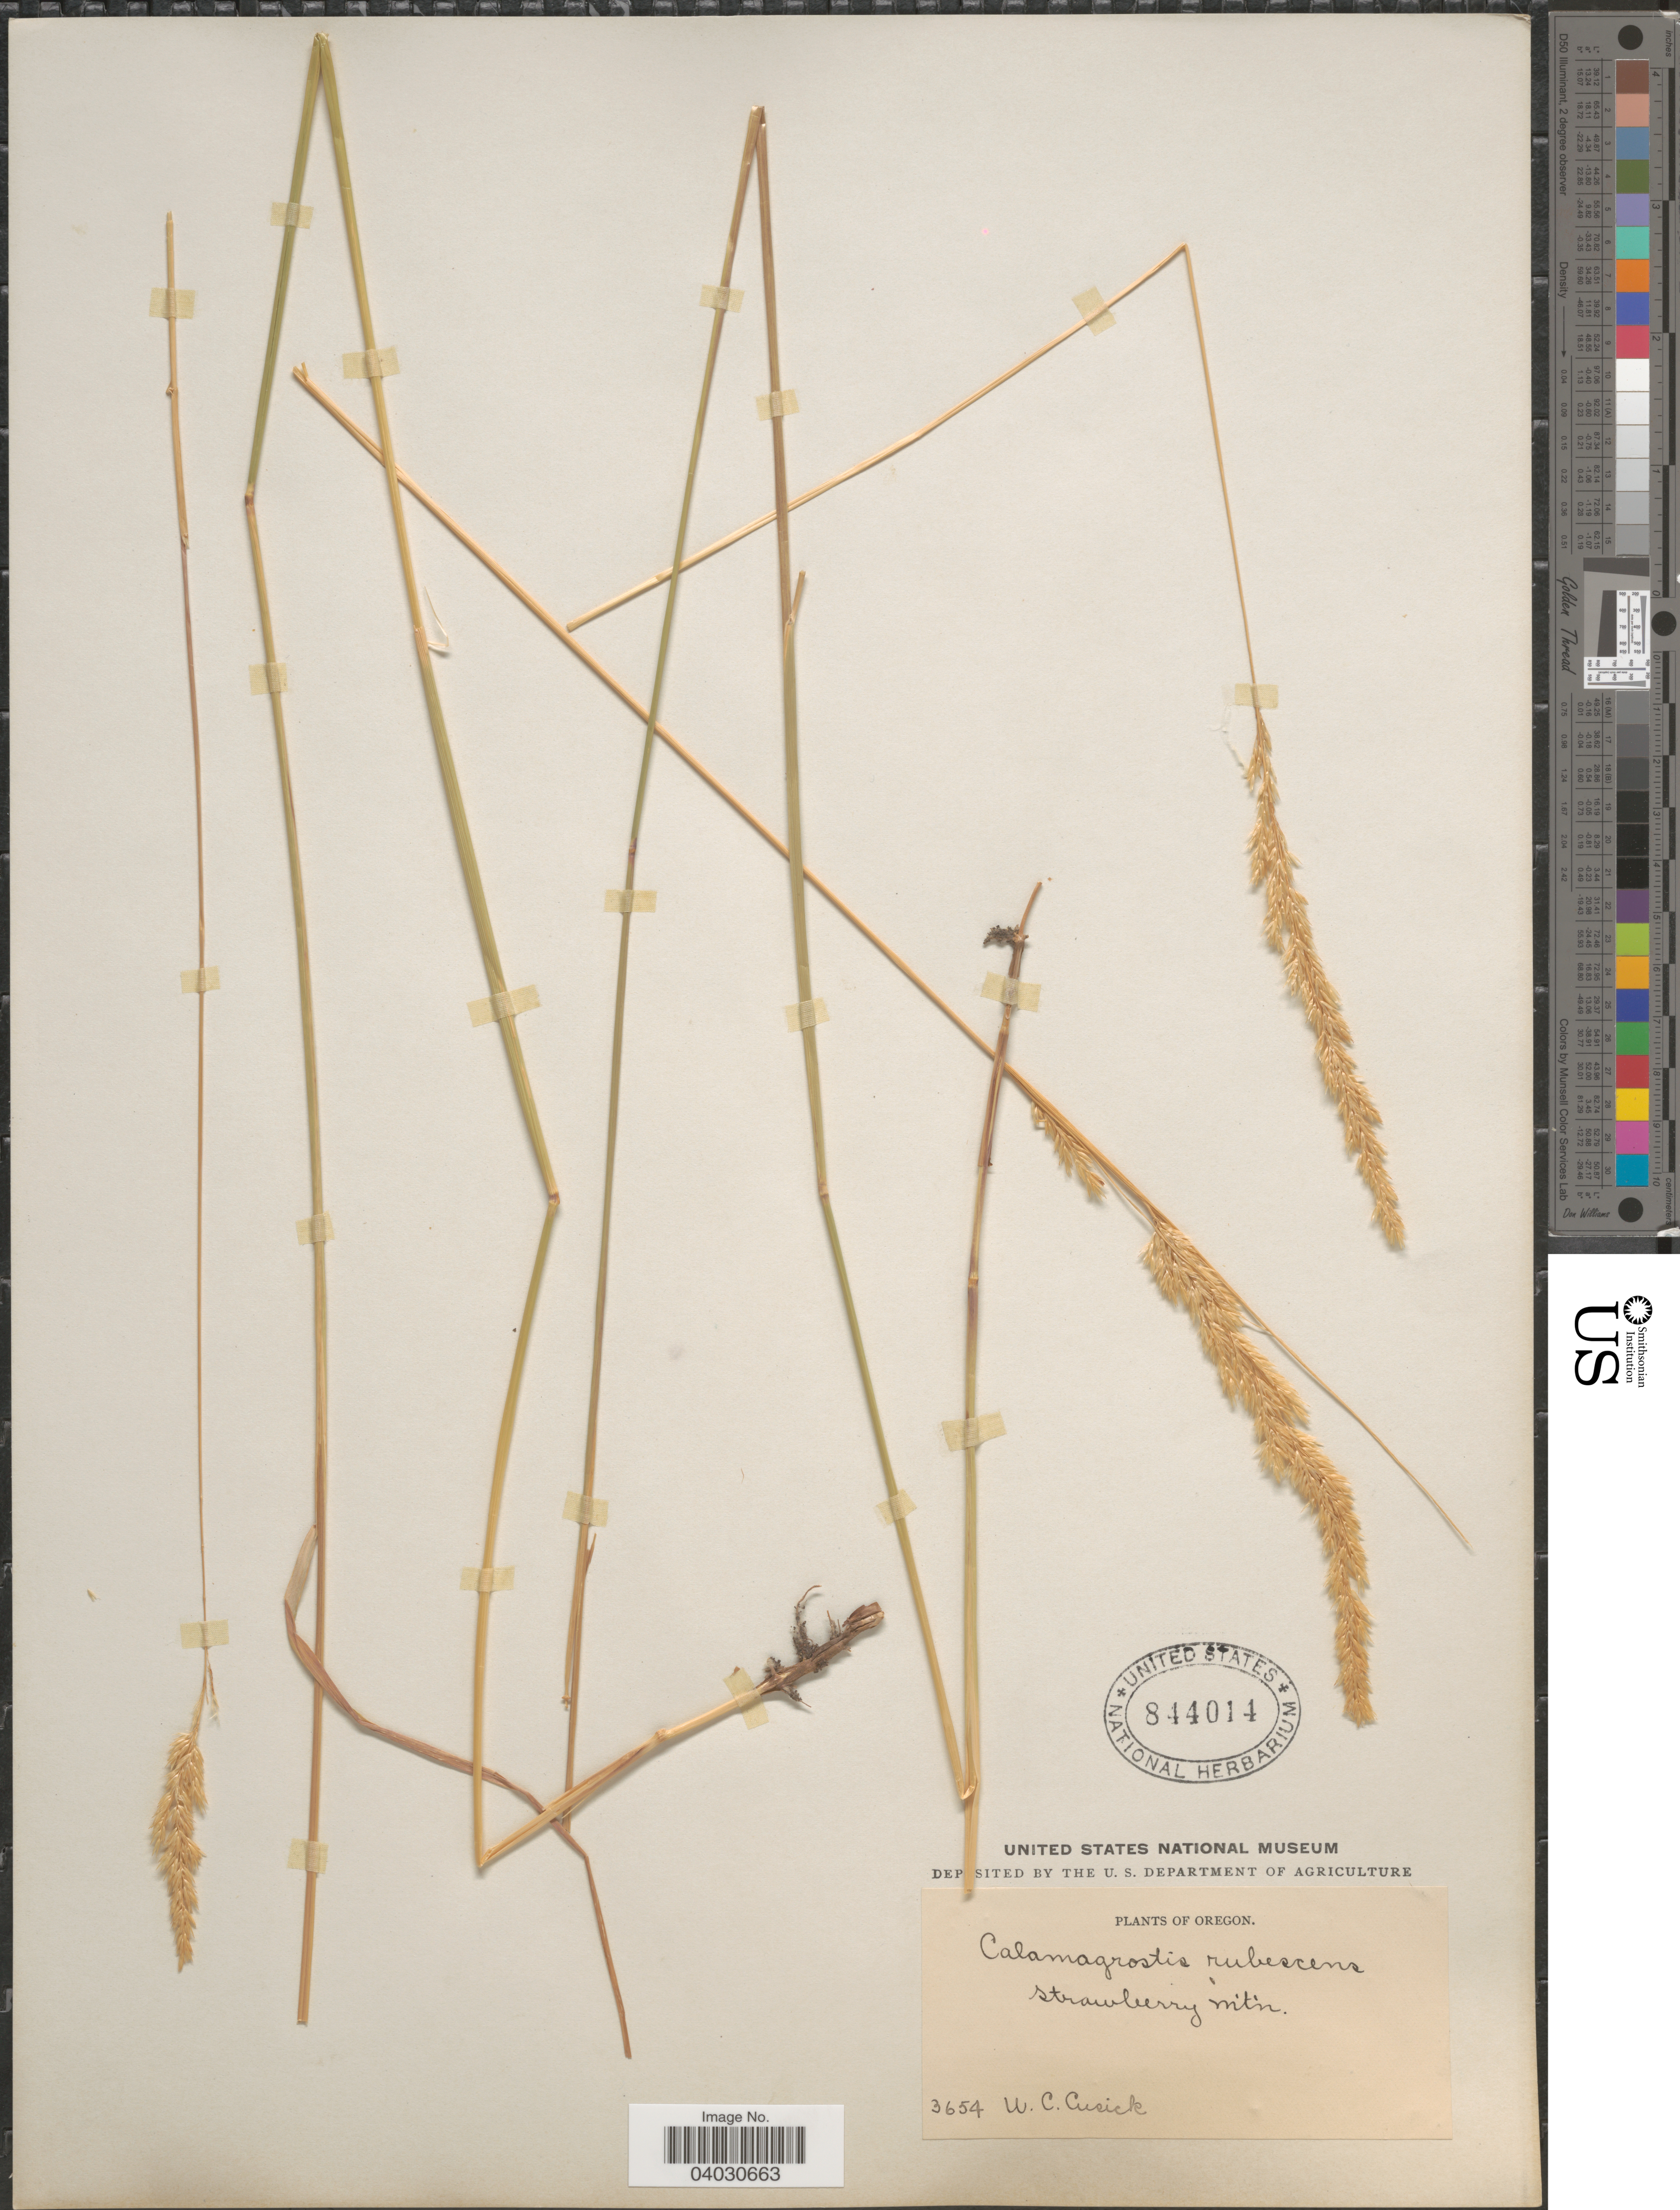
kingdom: Plantae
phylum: Tracheophyta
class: Liliopsida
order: Poales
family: Poaceae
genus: Calamagrostis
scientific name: Calamagrostis rubescens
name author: Buckley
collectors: W. C. Cusick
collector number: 3654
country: United States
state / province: Oregon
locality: Strawberry mtn.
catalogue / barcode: US 844014